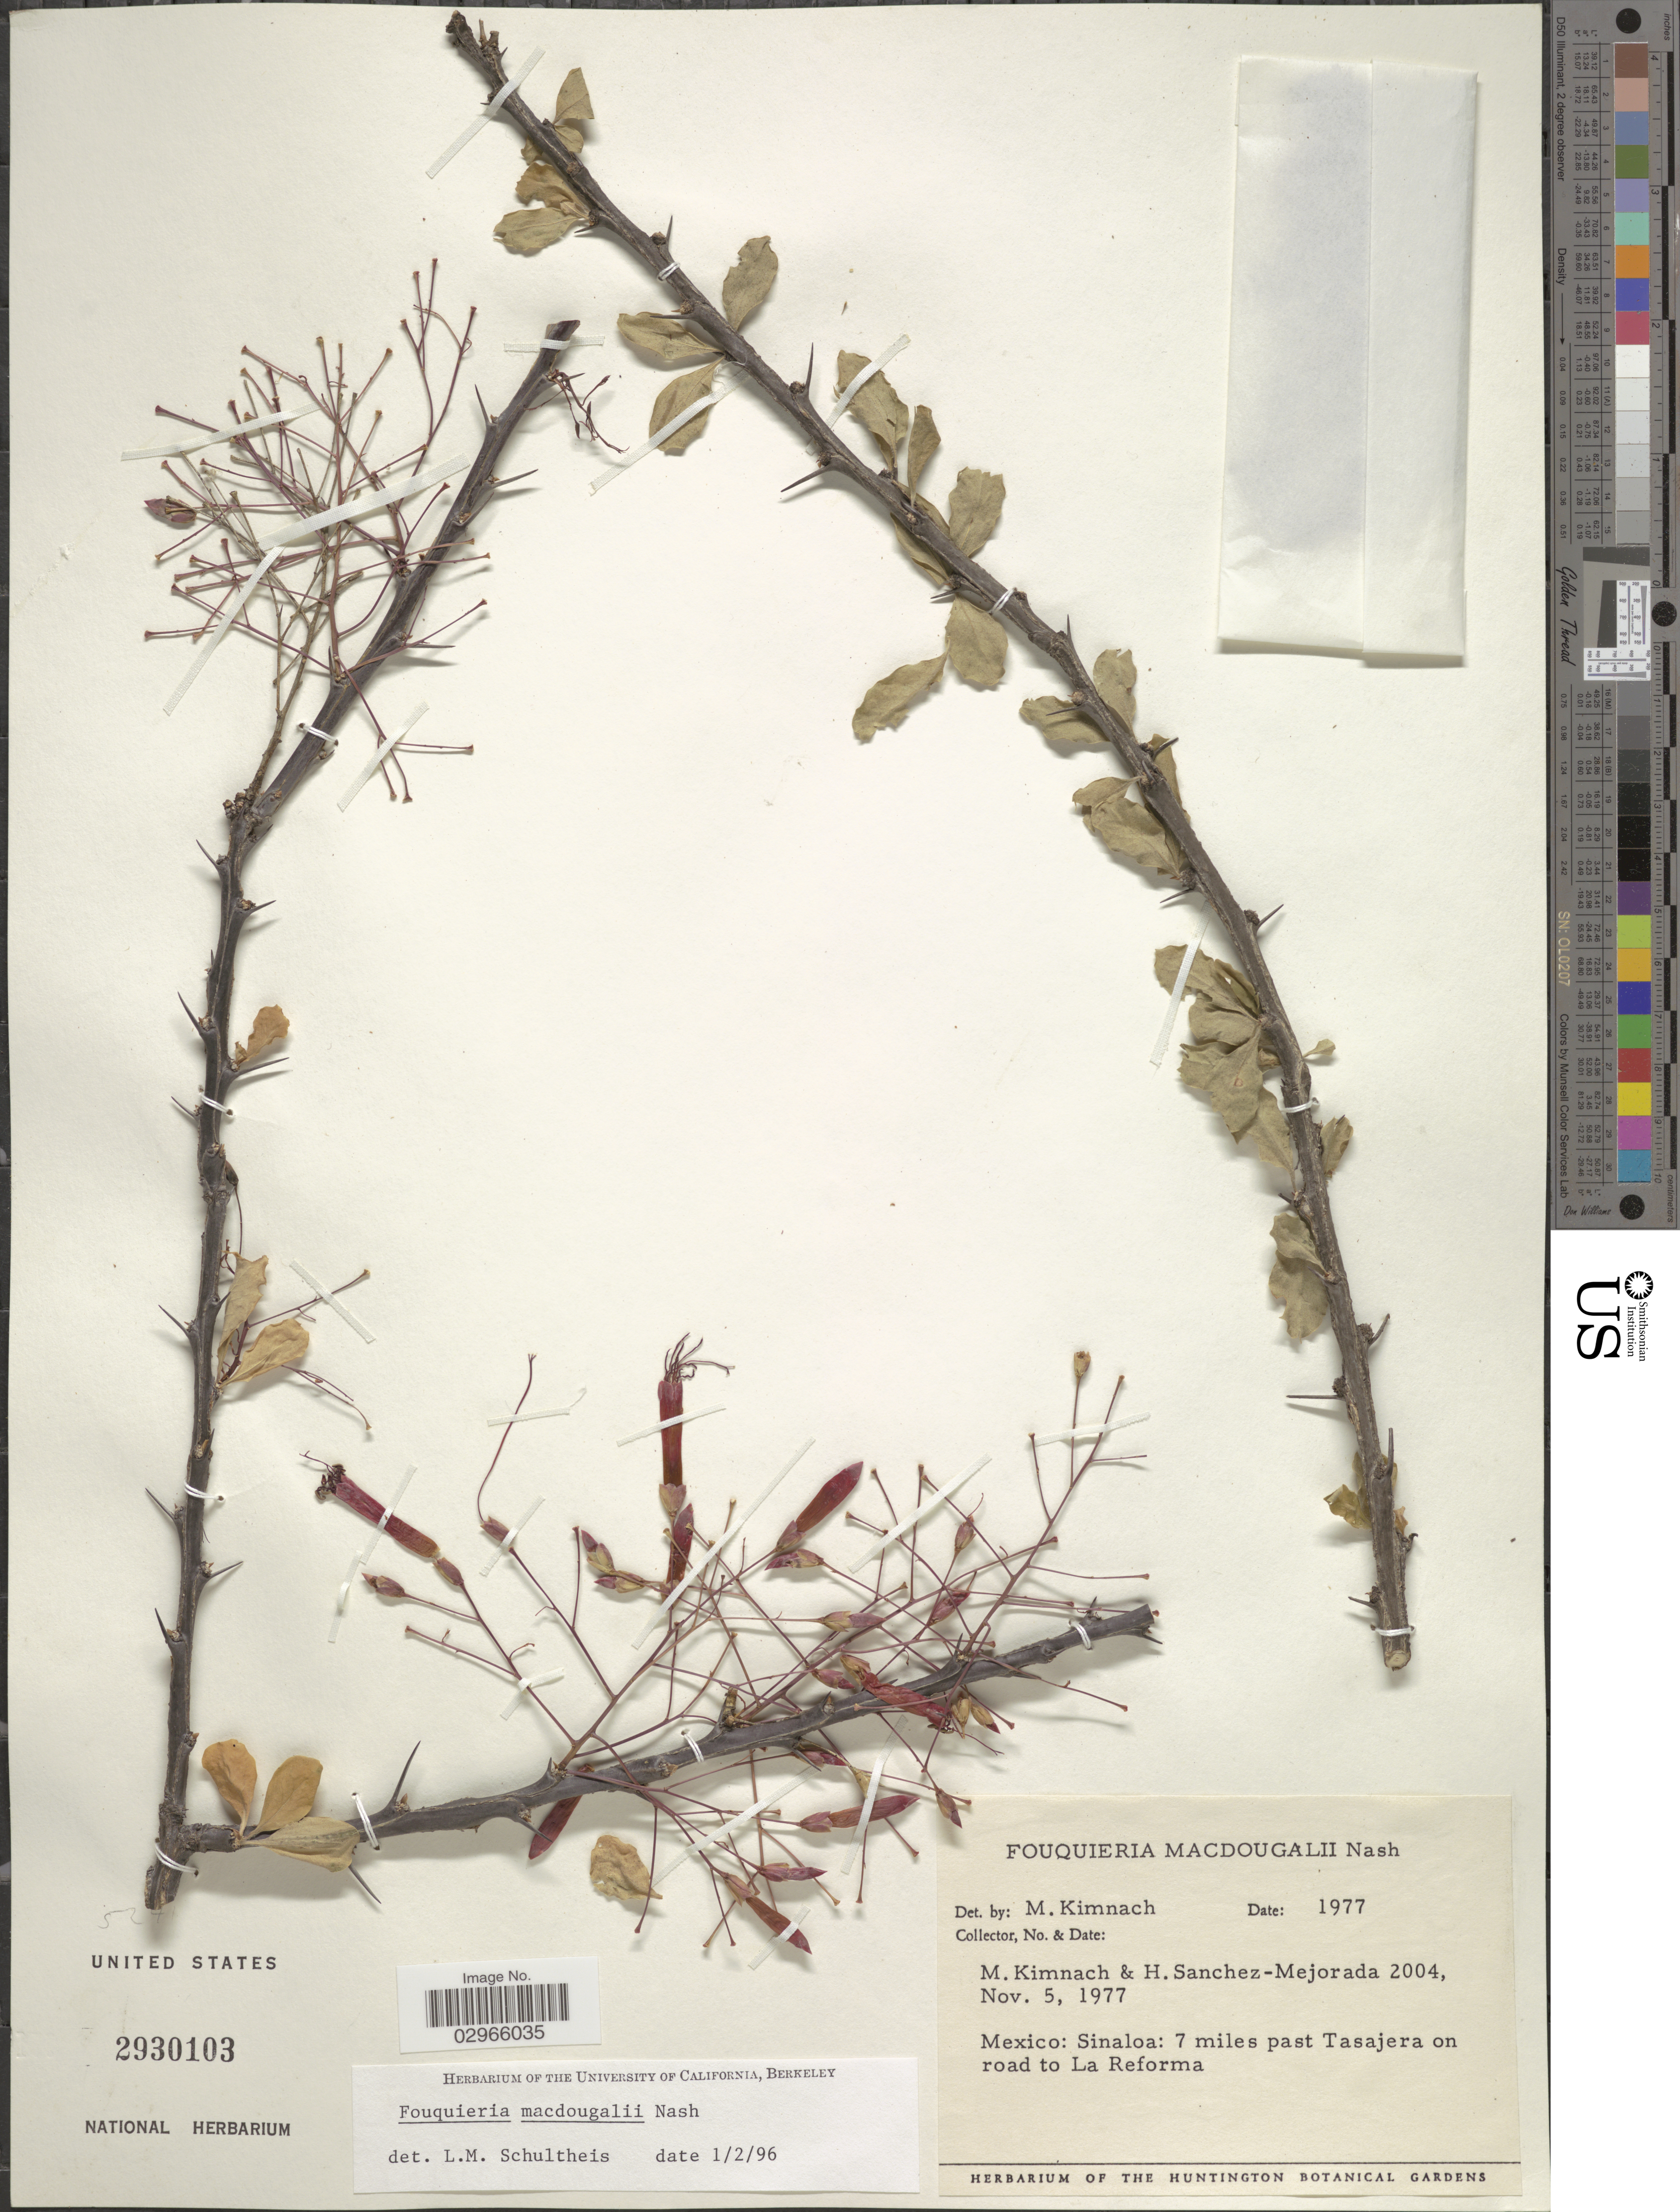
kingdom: Plantae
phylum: Tracheophyta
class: Magnoliopsida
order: Ericales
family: Fouquieriaceae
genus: Fouquieria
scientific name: Fouquieria macdougalii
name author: Nash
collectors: M. W. Kimnach & H. Sánchez-Mejorada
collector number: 2004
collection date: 1977-11-05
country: Mexico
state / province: Sinaloa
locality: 7 miles past Tasajera on road to La Reforma.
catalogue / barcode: US 2930103